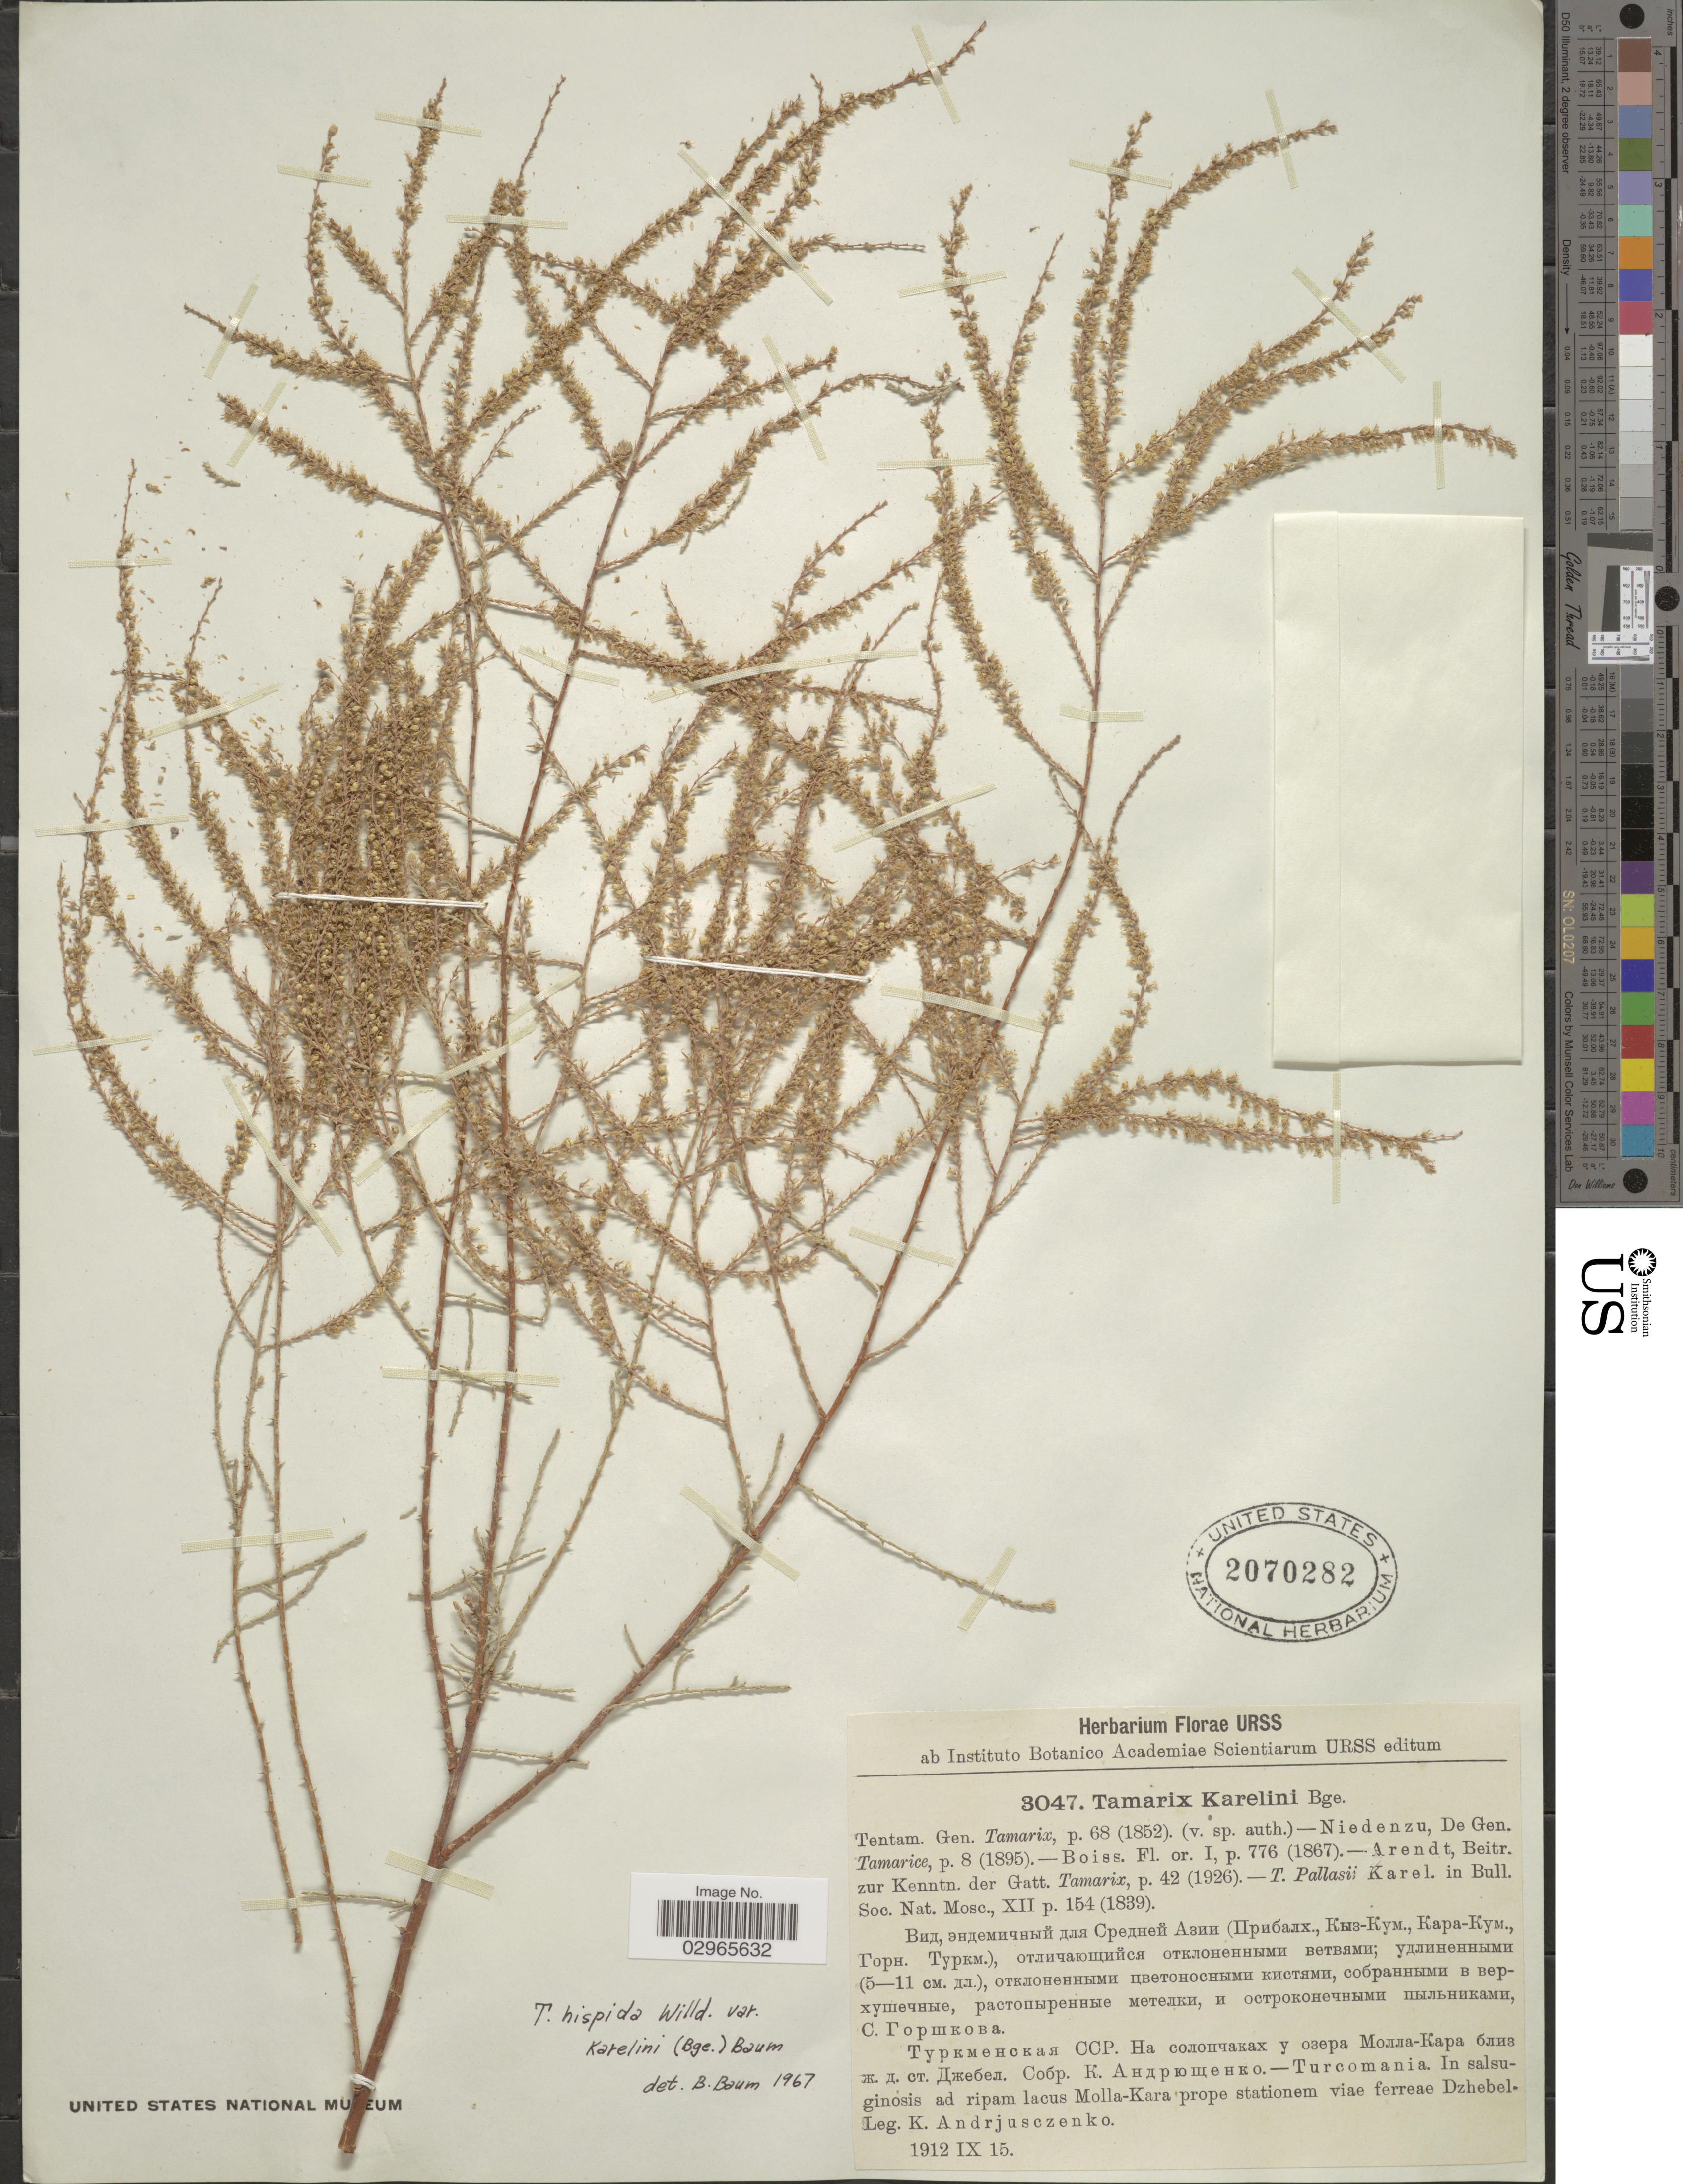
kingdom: Plantae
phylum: Tracheophyta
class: Magnoliopsida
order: Caryophyllales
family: Tamaricaceae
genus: Tamarix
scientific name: Tamarix hispida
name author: Willd.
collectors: K. Andrjusczenko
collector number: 3047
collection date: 1912-09-15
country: Turkmenistan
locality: Turcomania. In salsuginosis ad ripam lacus Molla-Kara prope stationem viae ferreae Dzhebel.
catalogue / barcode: US 2070282